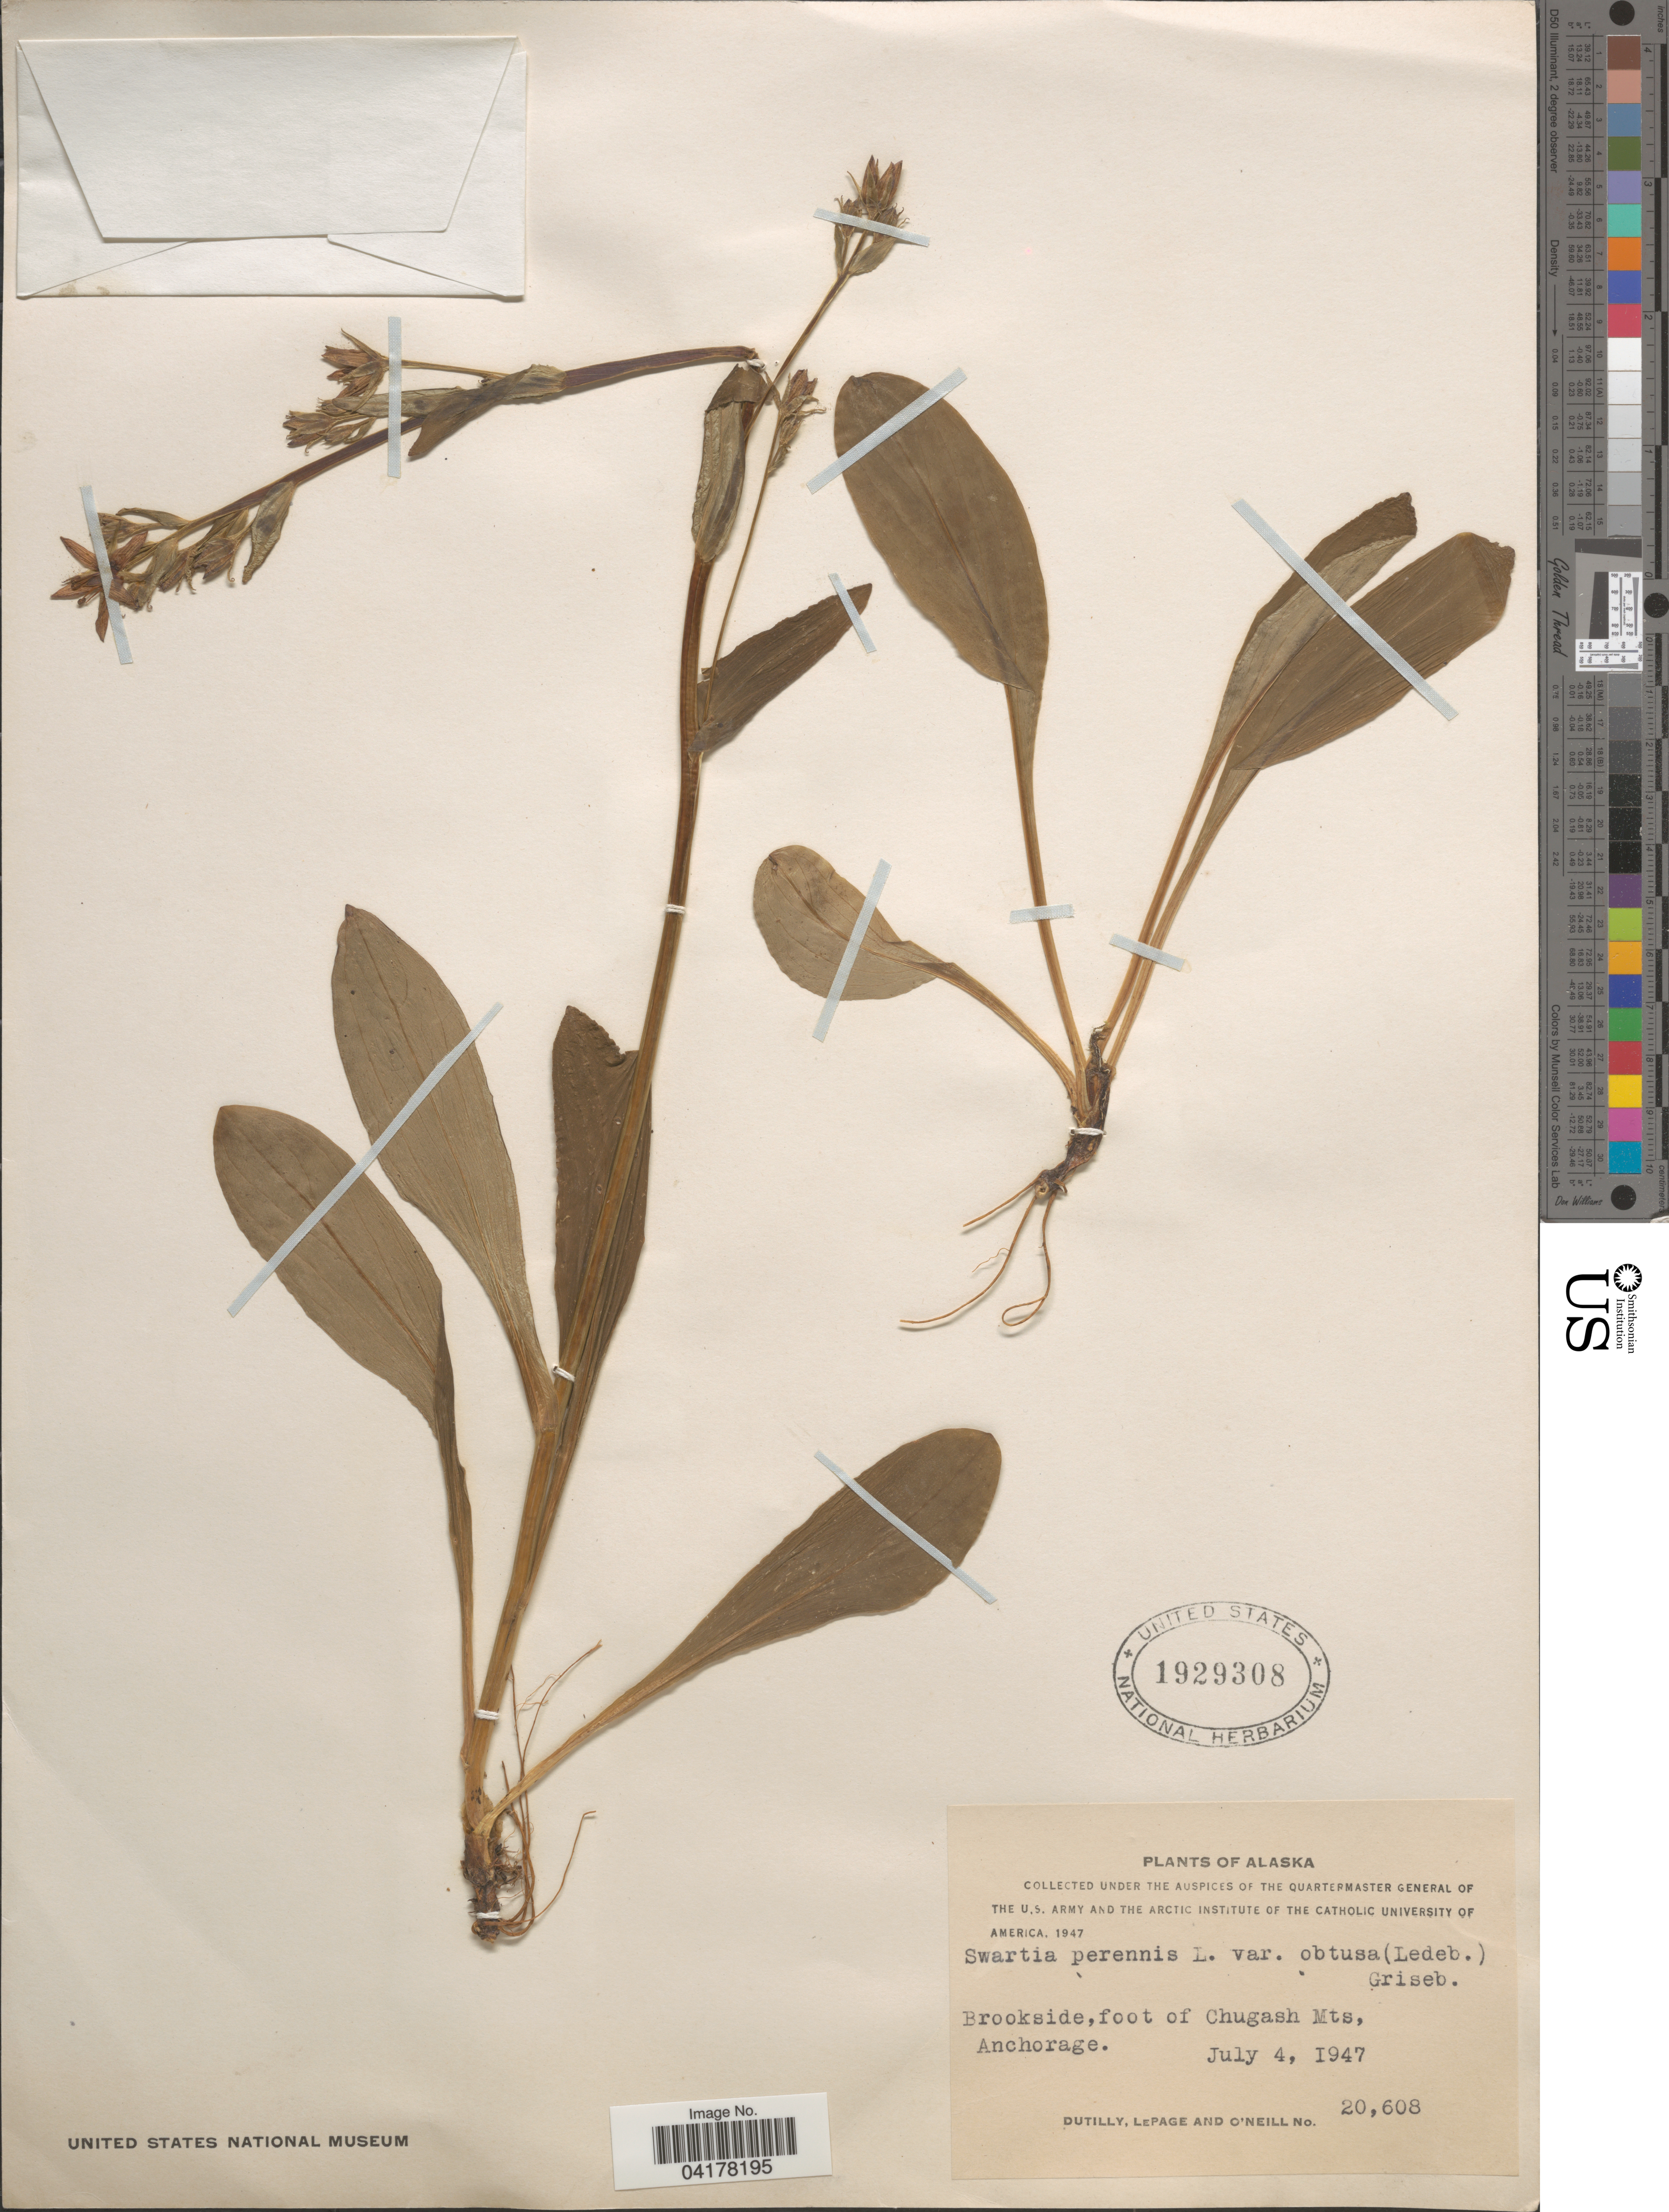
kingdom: Plantae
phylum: Tracheophyta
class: Magnoliopsida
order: Gentianales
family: Gentianaceae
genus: Swertia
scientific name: Swertia perennis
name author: L.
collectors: -. Dutilly, -. LePage & -. O'Neill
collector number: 20608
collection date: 1947-07-04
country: United States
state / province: Alaska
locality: Brookside, foot of Chugash Mts, Anchorage.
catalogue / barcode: US 1929308